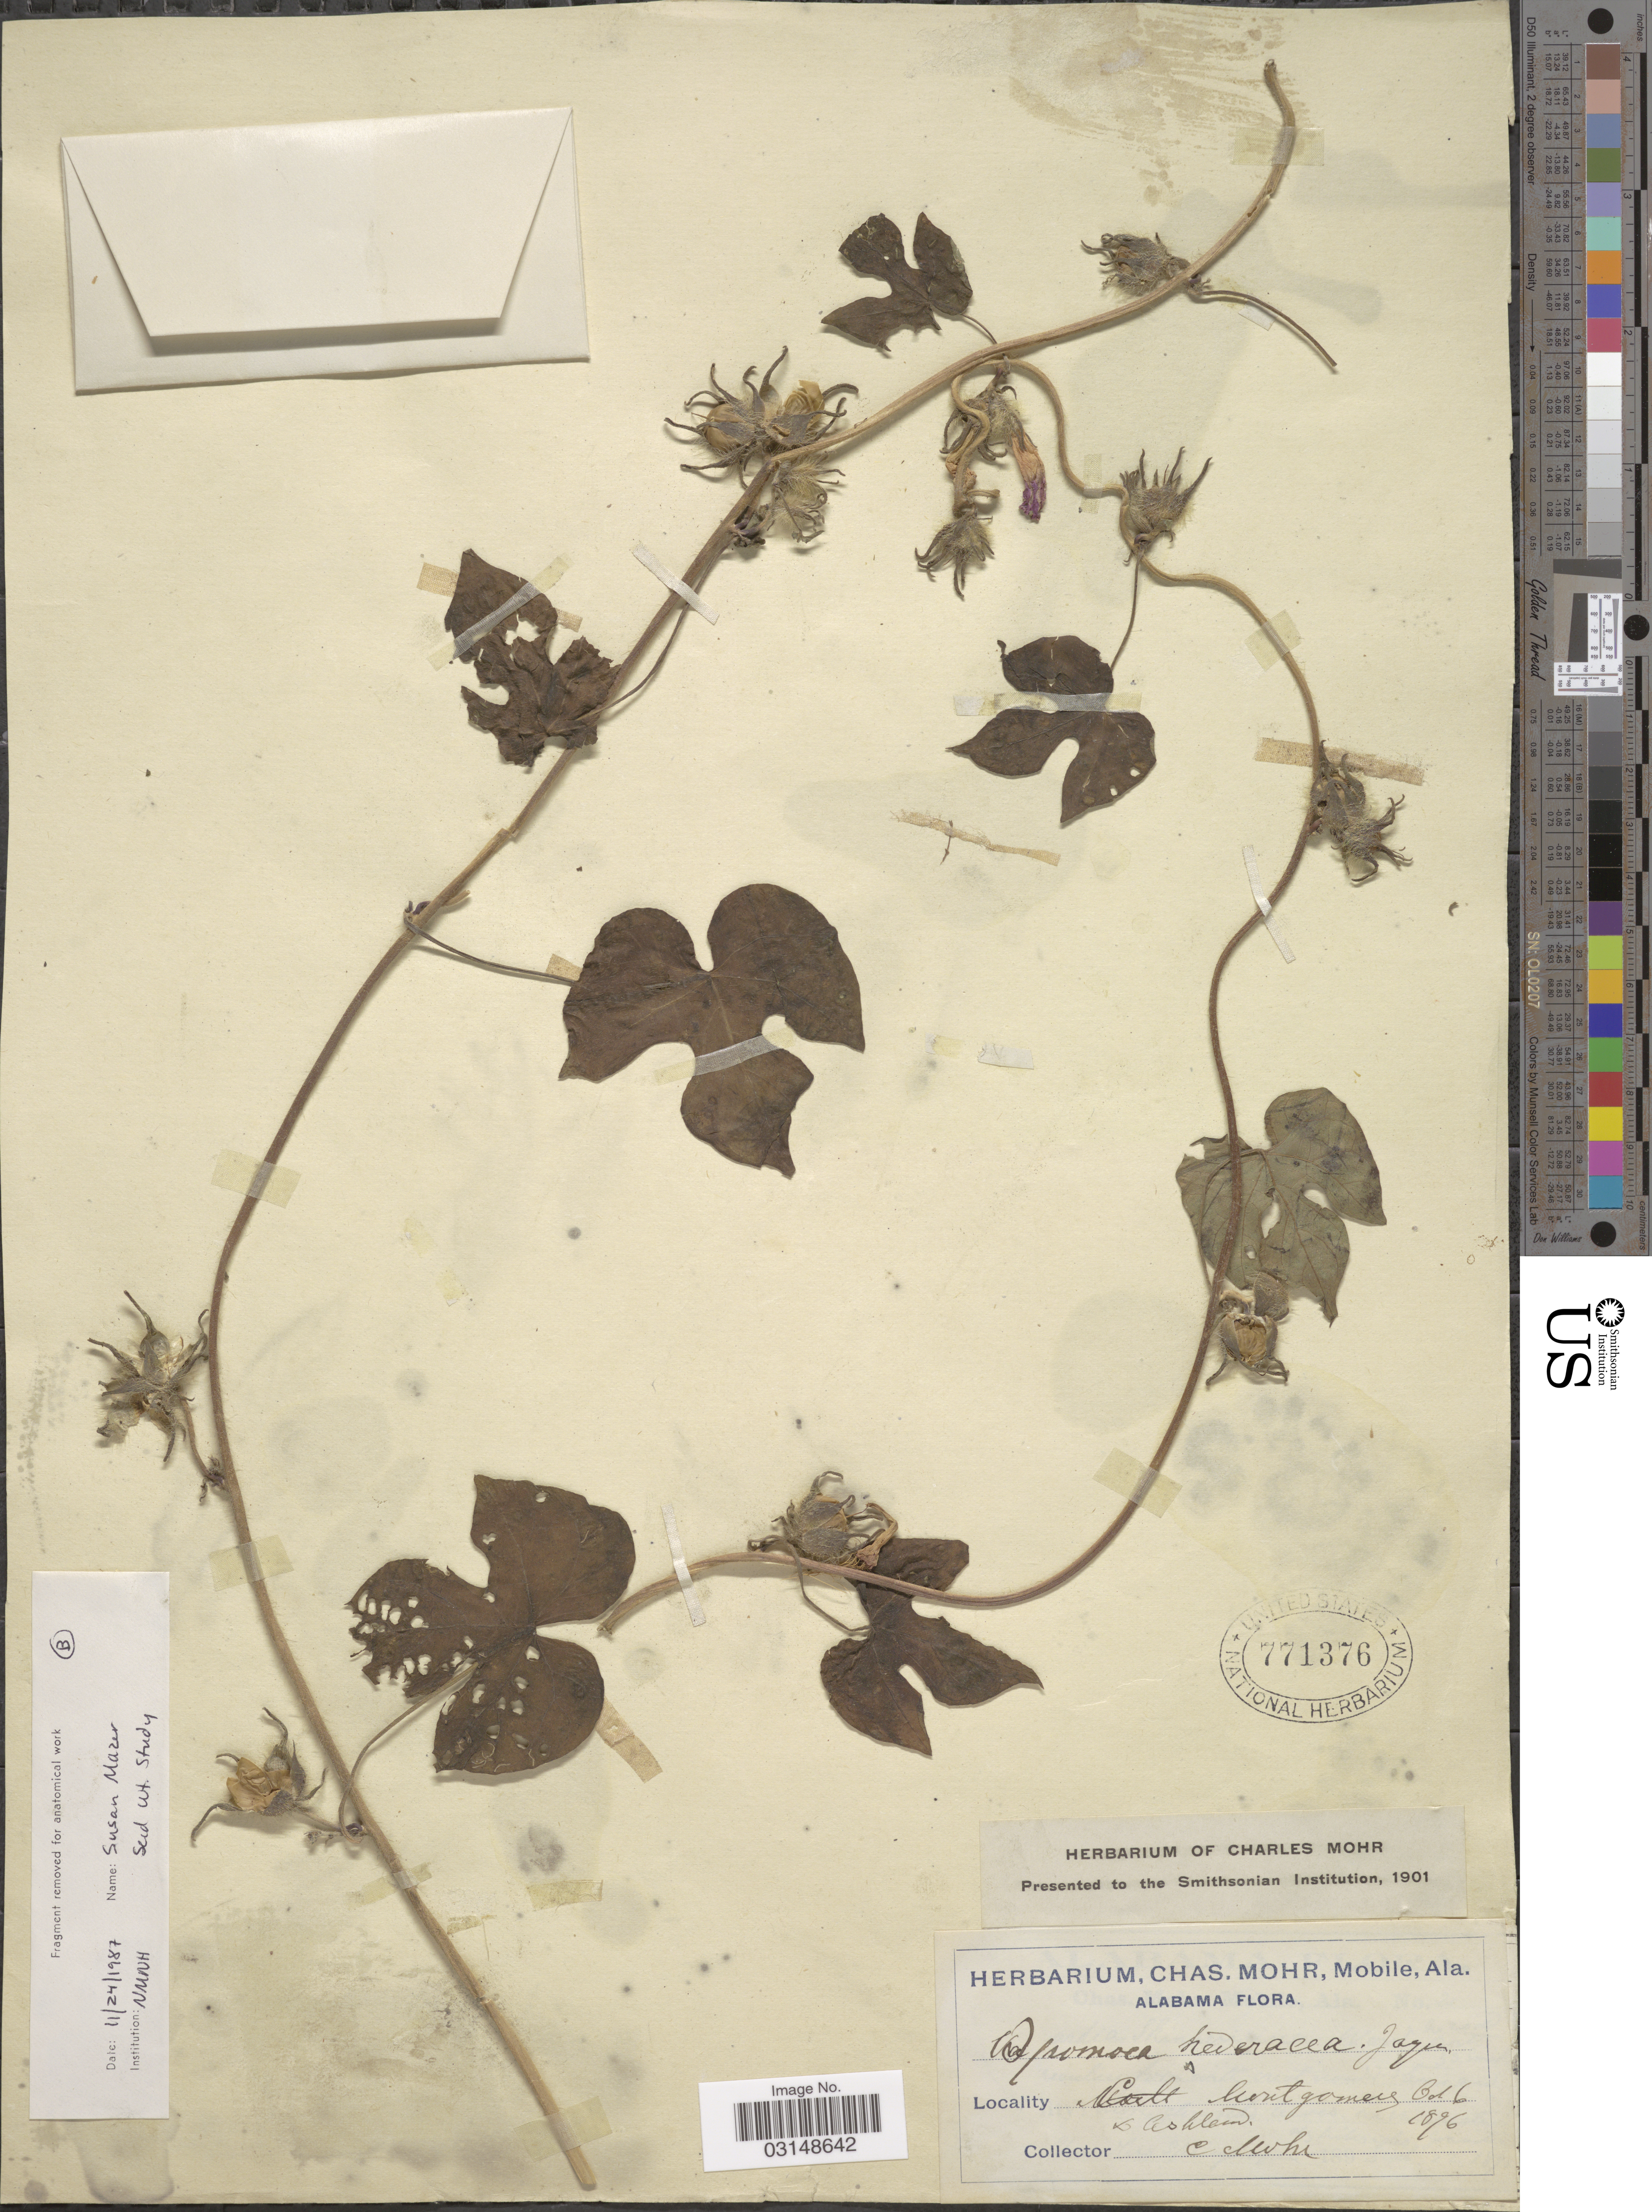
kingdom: Plantae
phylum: Tracheophyta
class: Magnoliopsida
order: Solanales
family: Convolvulaceae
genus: Ipomoea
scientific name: Ipomoea hederacea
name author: Jacq.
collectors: Mohr, C. T. (herbarium)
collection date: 1896-10-06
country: United States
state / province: Alabama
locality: Montgomery & Ashland.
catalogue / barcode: US 771376